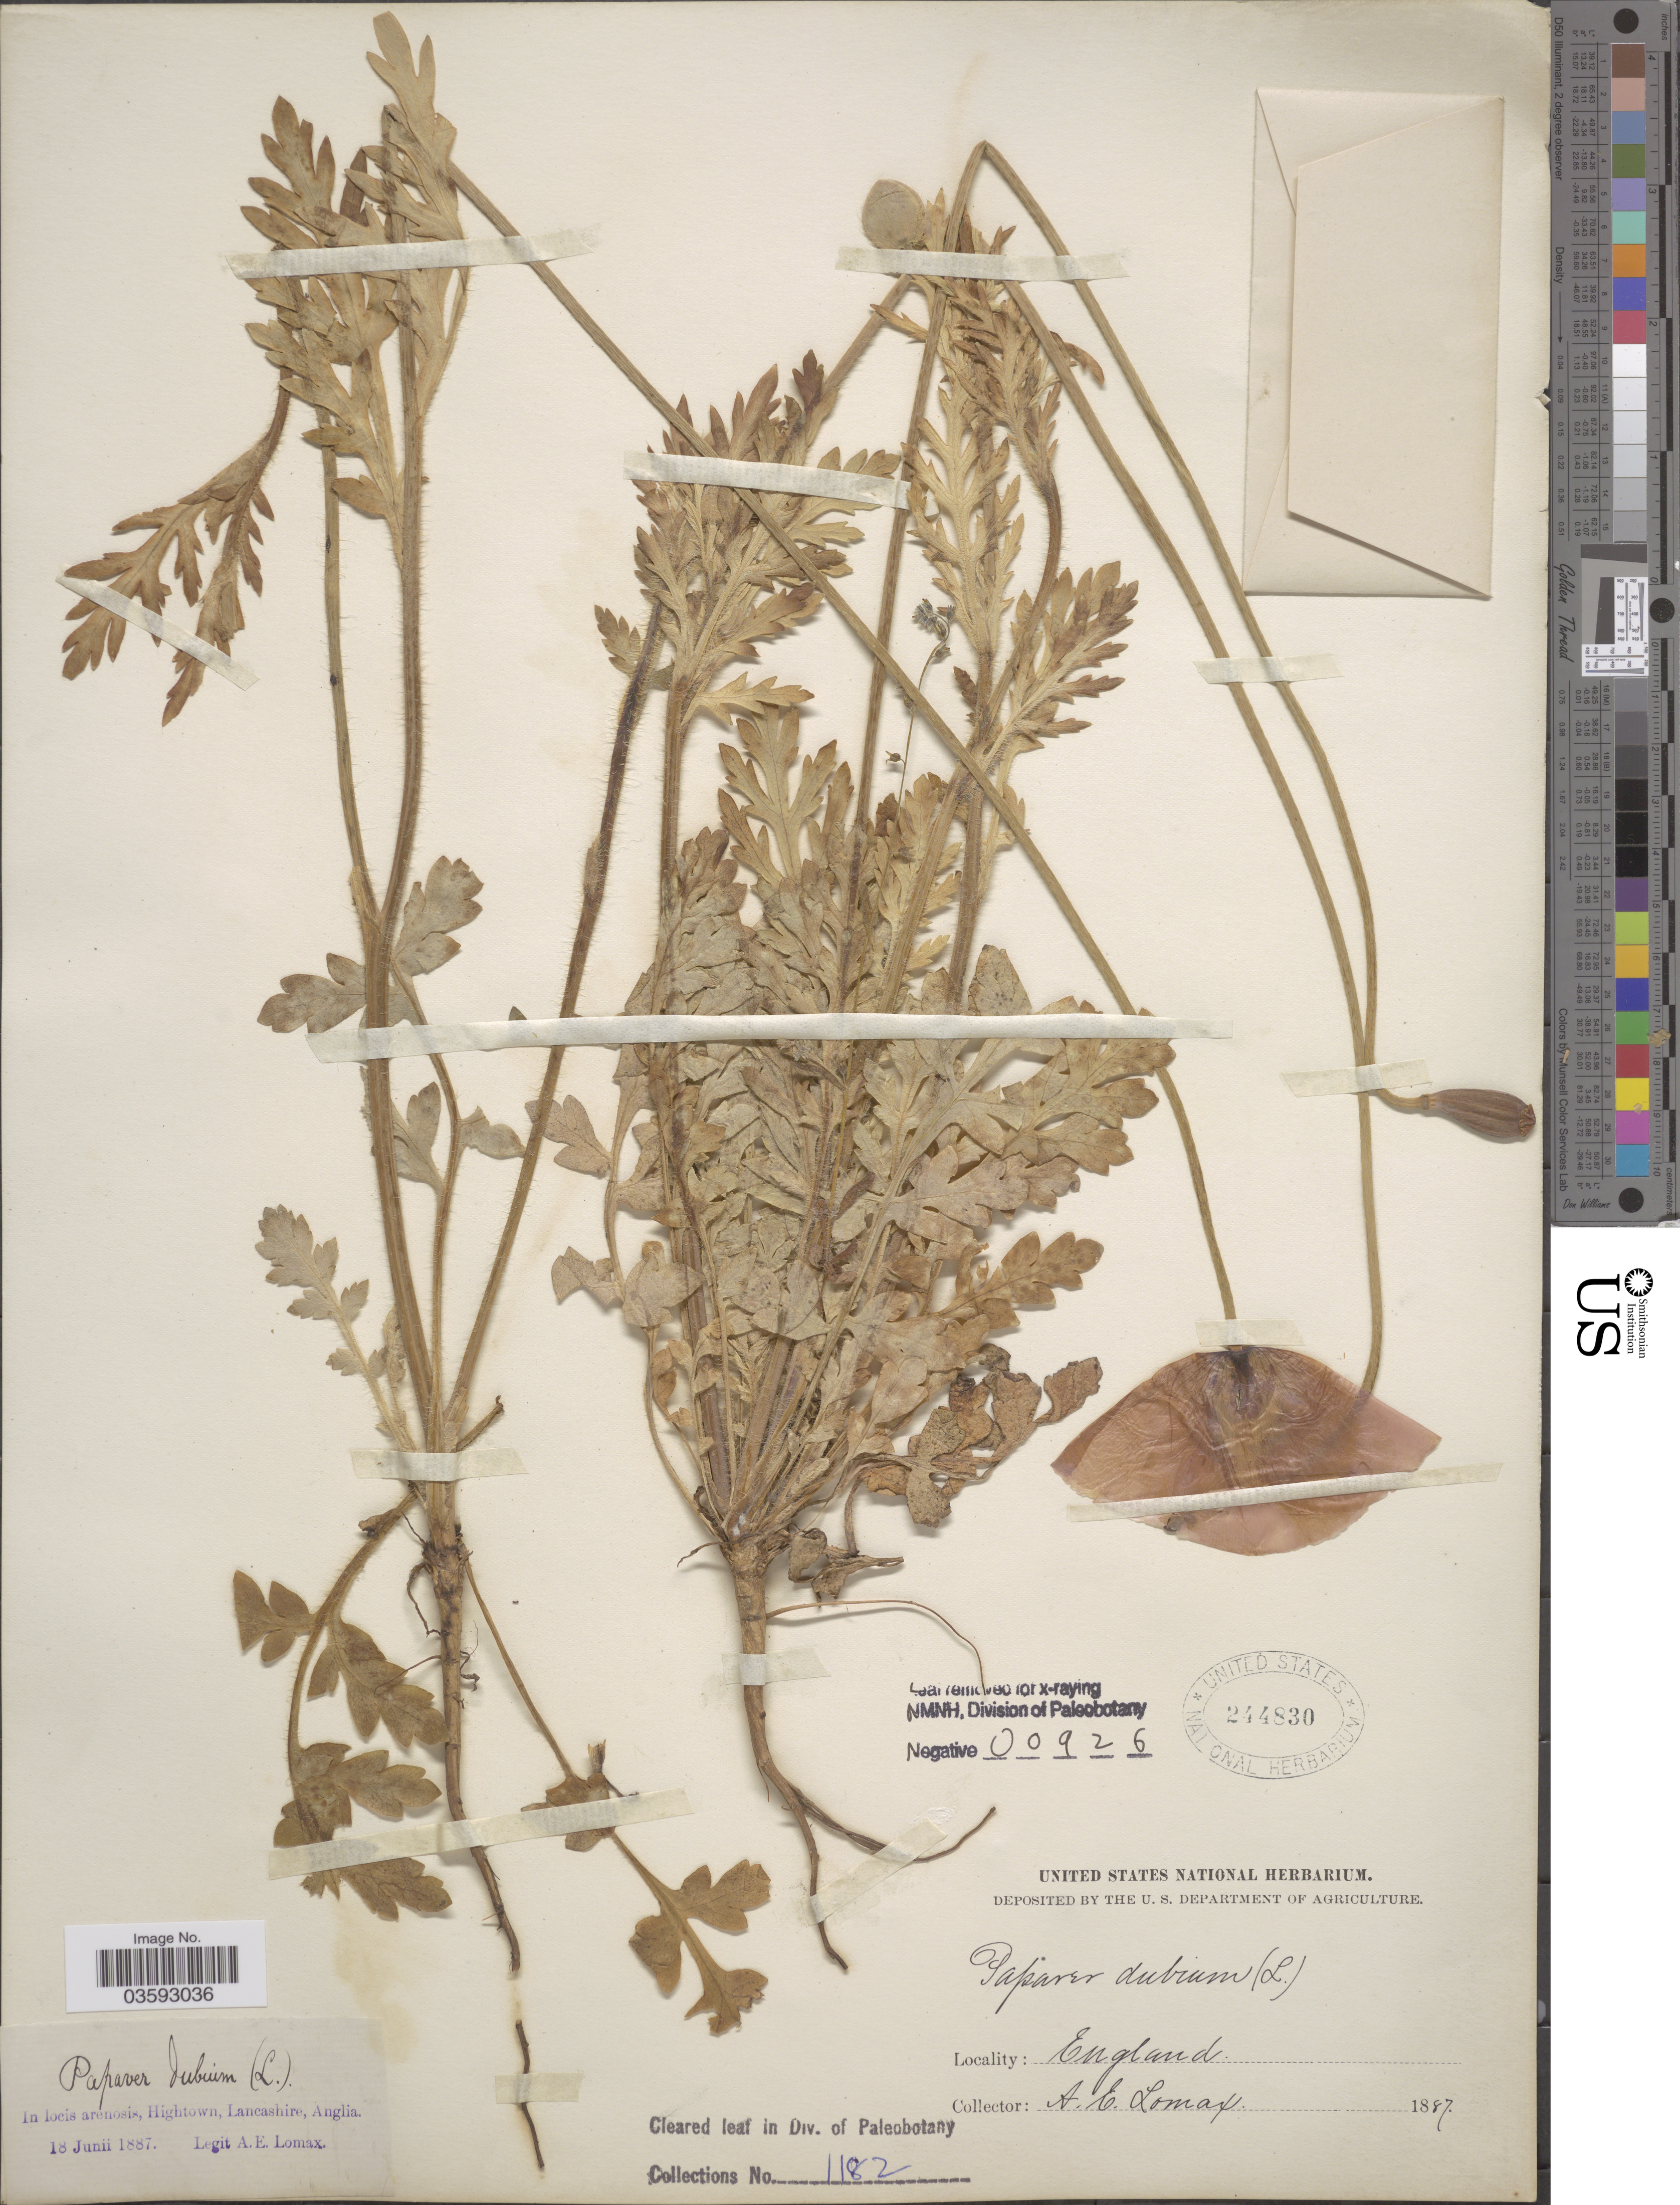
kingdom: Plantae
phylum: Tracheophyta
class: Magnoliopsida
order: Ranunculales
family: Papaveraceae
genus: Papaver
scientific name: Papaver dubium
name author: L.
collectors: A. Lomax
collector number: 1182?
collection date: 1887-06-18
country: United Kingdom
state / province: England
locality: Hightown, Lancashire, Anglia.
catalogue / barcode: US 244830